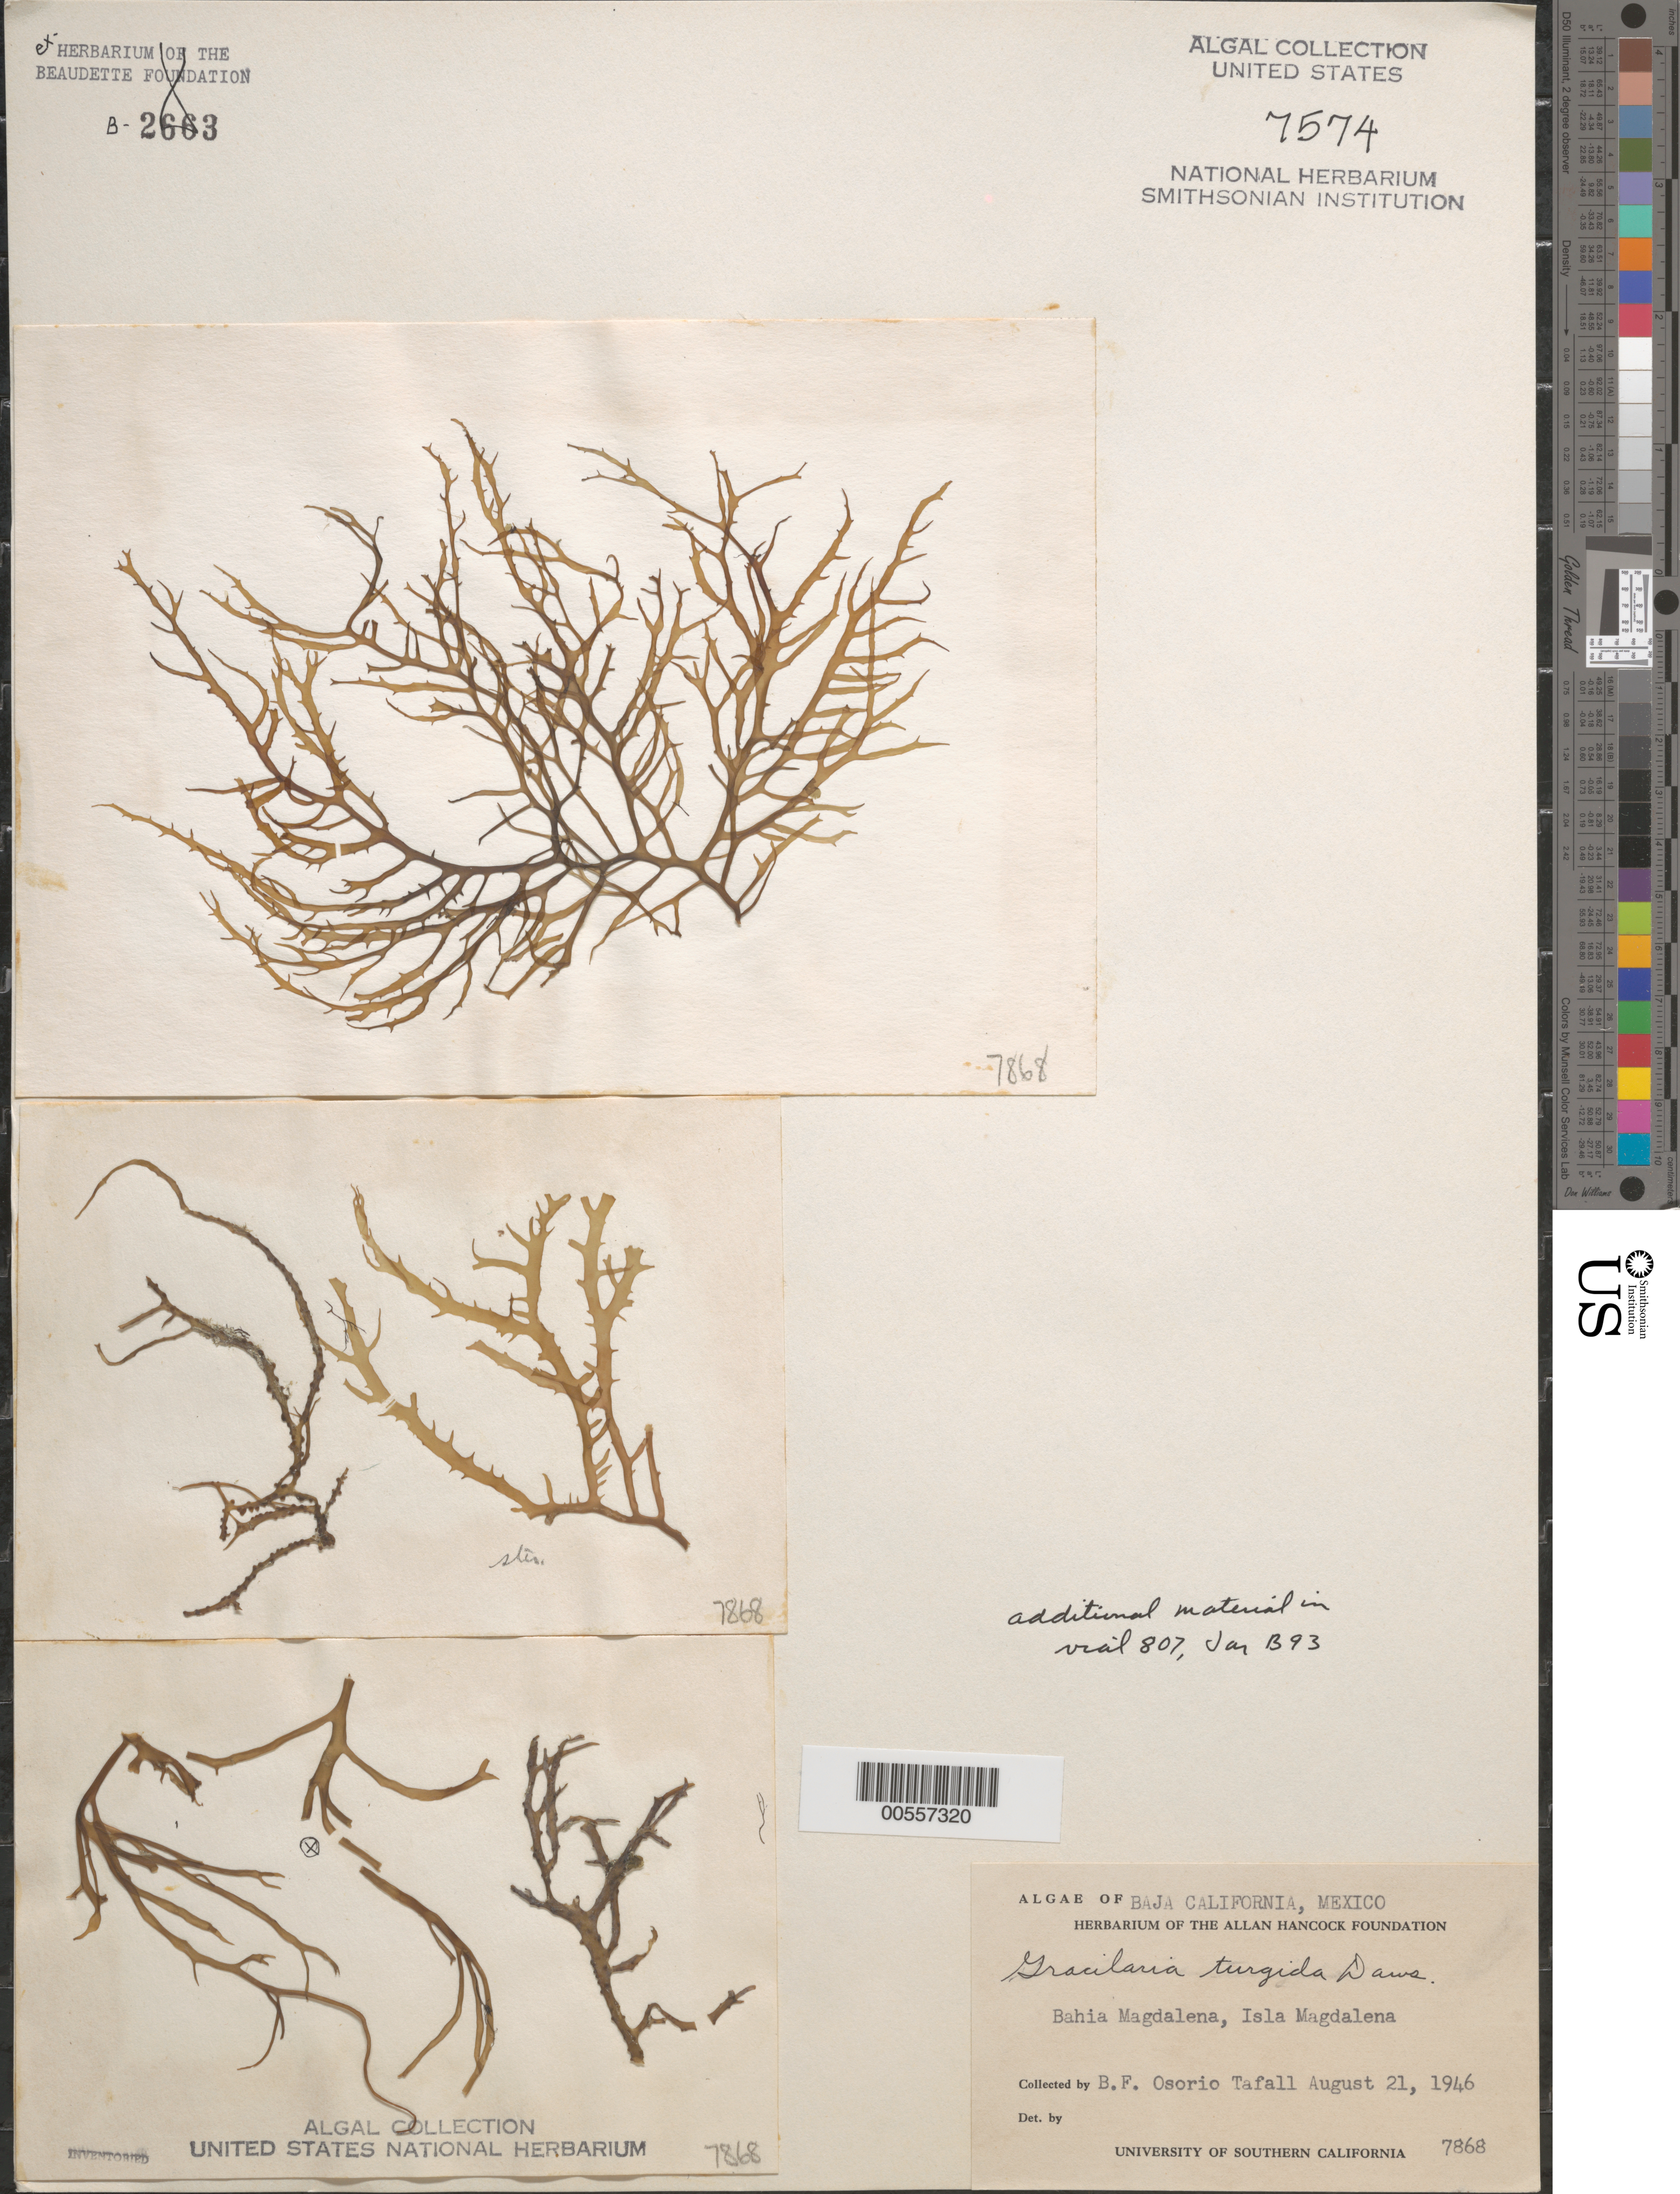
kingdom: Plantae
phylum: Rhodophyta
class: Florideophyceae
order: Gracilariales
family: Gracilariaceae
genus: Gracilaria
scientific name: Gracilaria turgida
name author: E.Y. Dawson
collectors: B. Osario Tafall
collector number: EYD 7868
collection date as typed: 21 Aug 1946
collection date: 1946-08-21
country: Mexico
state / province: Baja California Sur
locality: Isla Magdalena, Bahia Magdalena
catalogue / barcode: US 7574